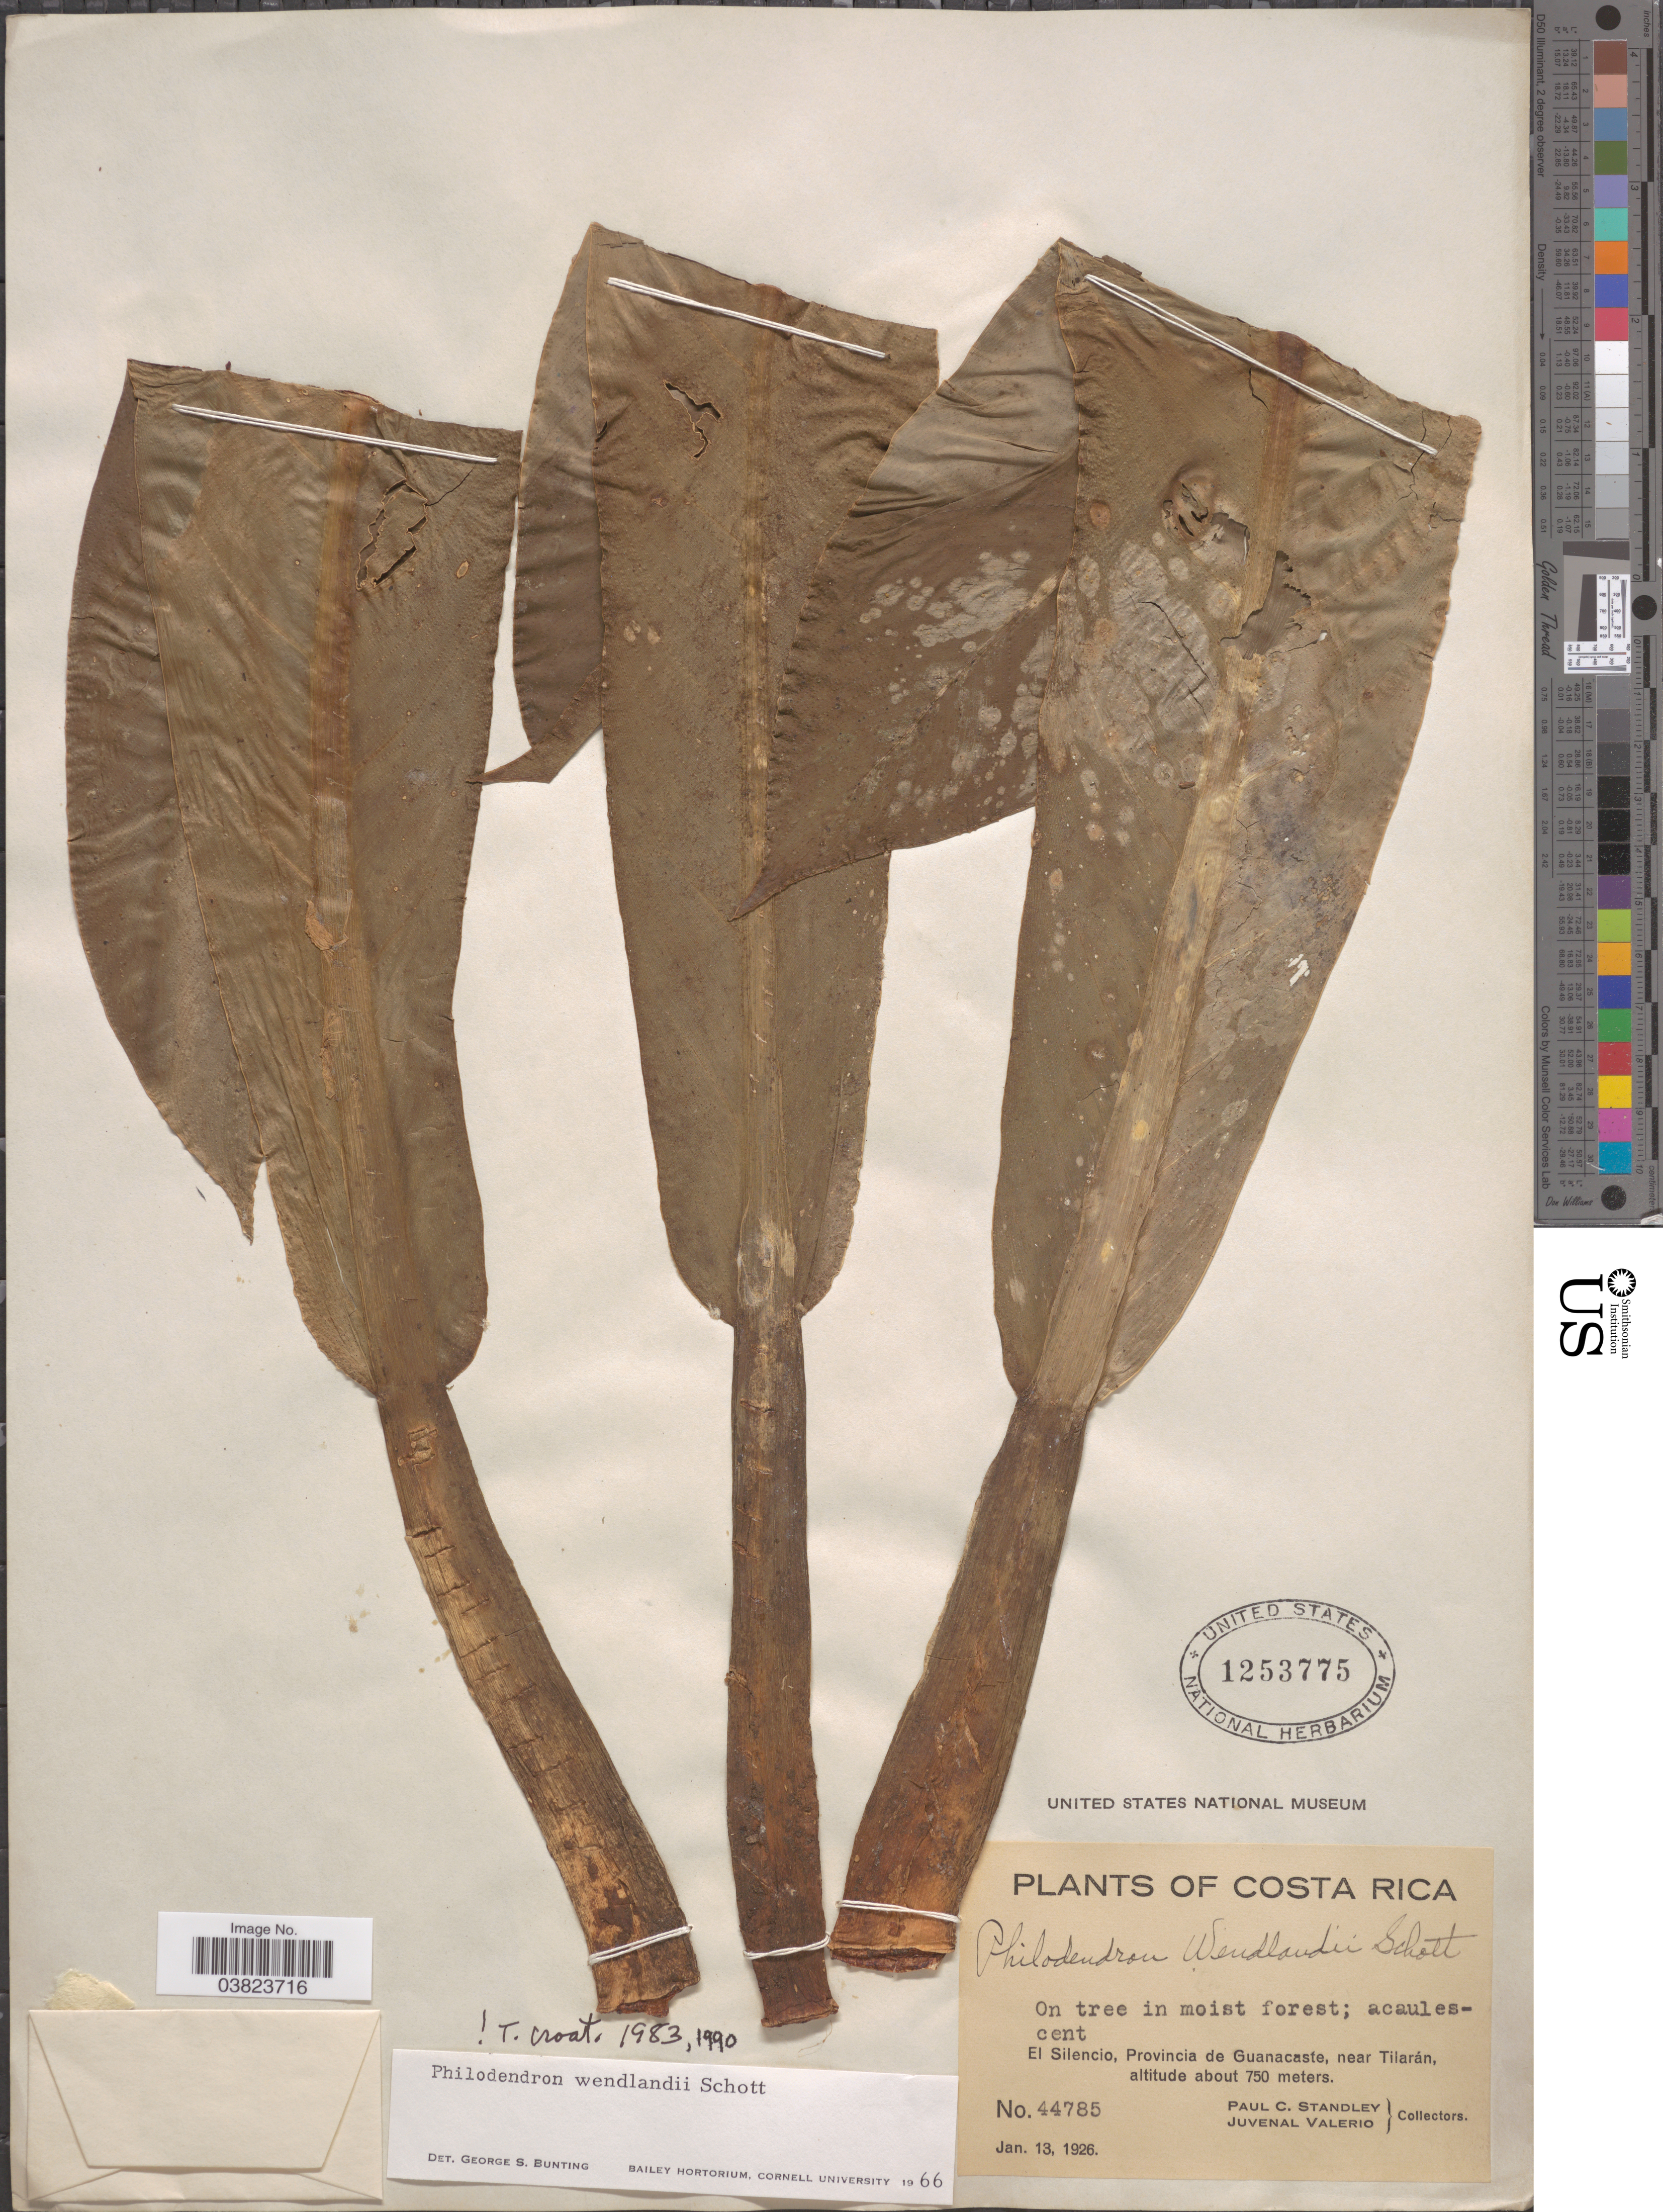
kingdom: Plantae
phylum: Tracheophyta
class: Liliopsida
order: Alismatales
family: Araceae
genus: Philodendron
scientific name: Philodendron wendlandii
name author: Schott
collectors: P. C. Standley & J. Valerio R.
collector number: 44785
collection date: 1926-01-13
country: Costa Rica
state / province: Guanacaste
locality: El Silencio, near Tilarán.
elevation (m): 750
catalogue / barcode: US 1253775